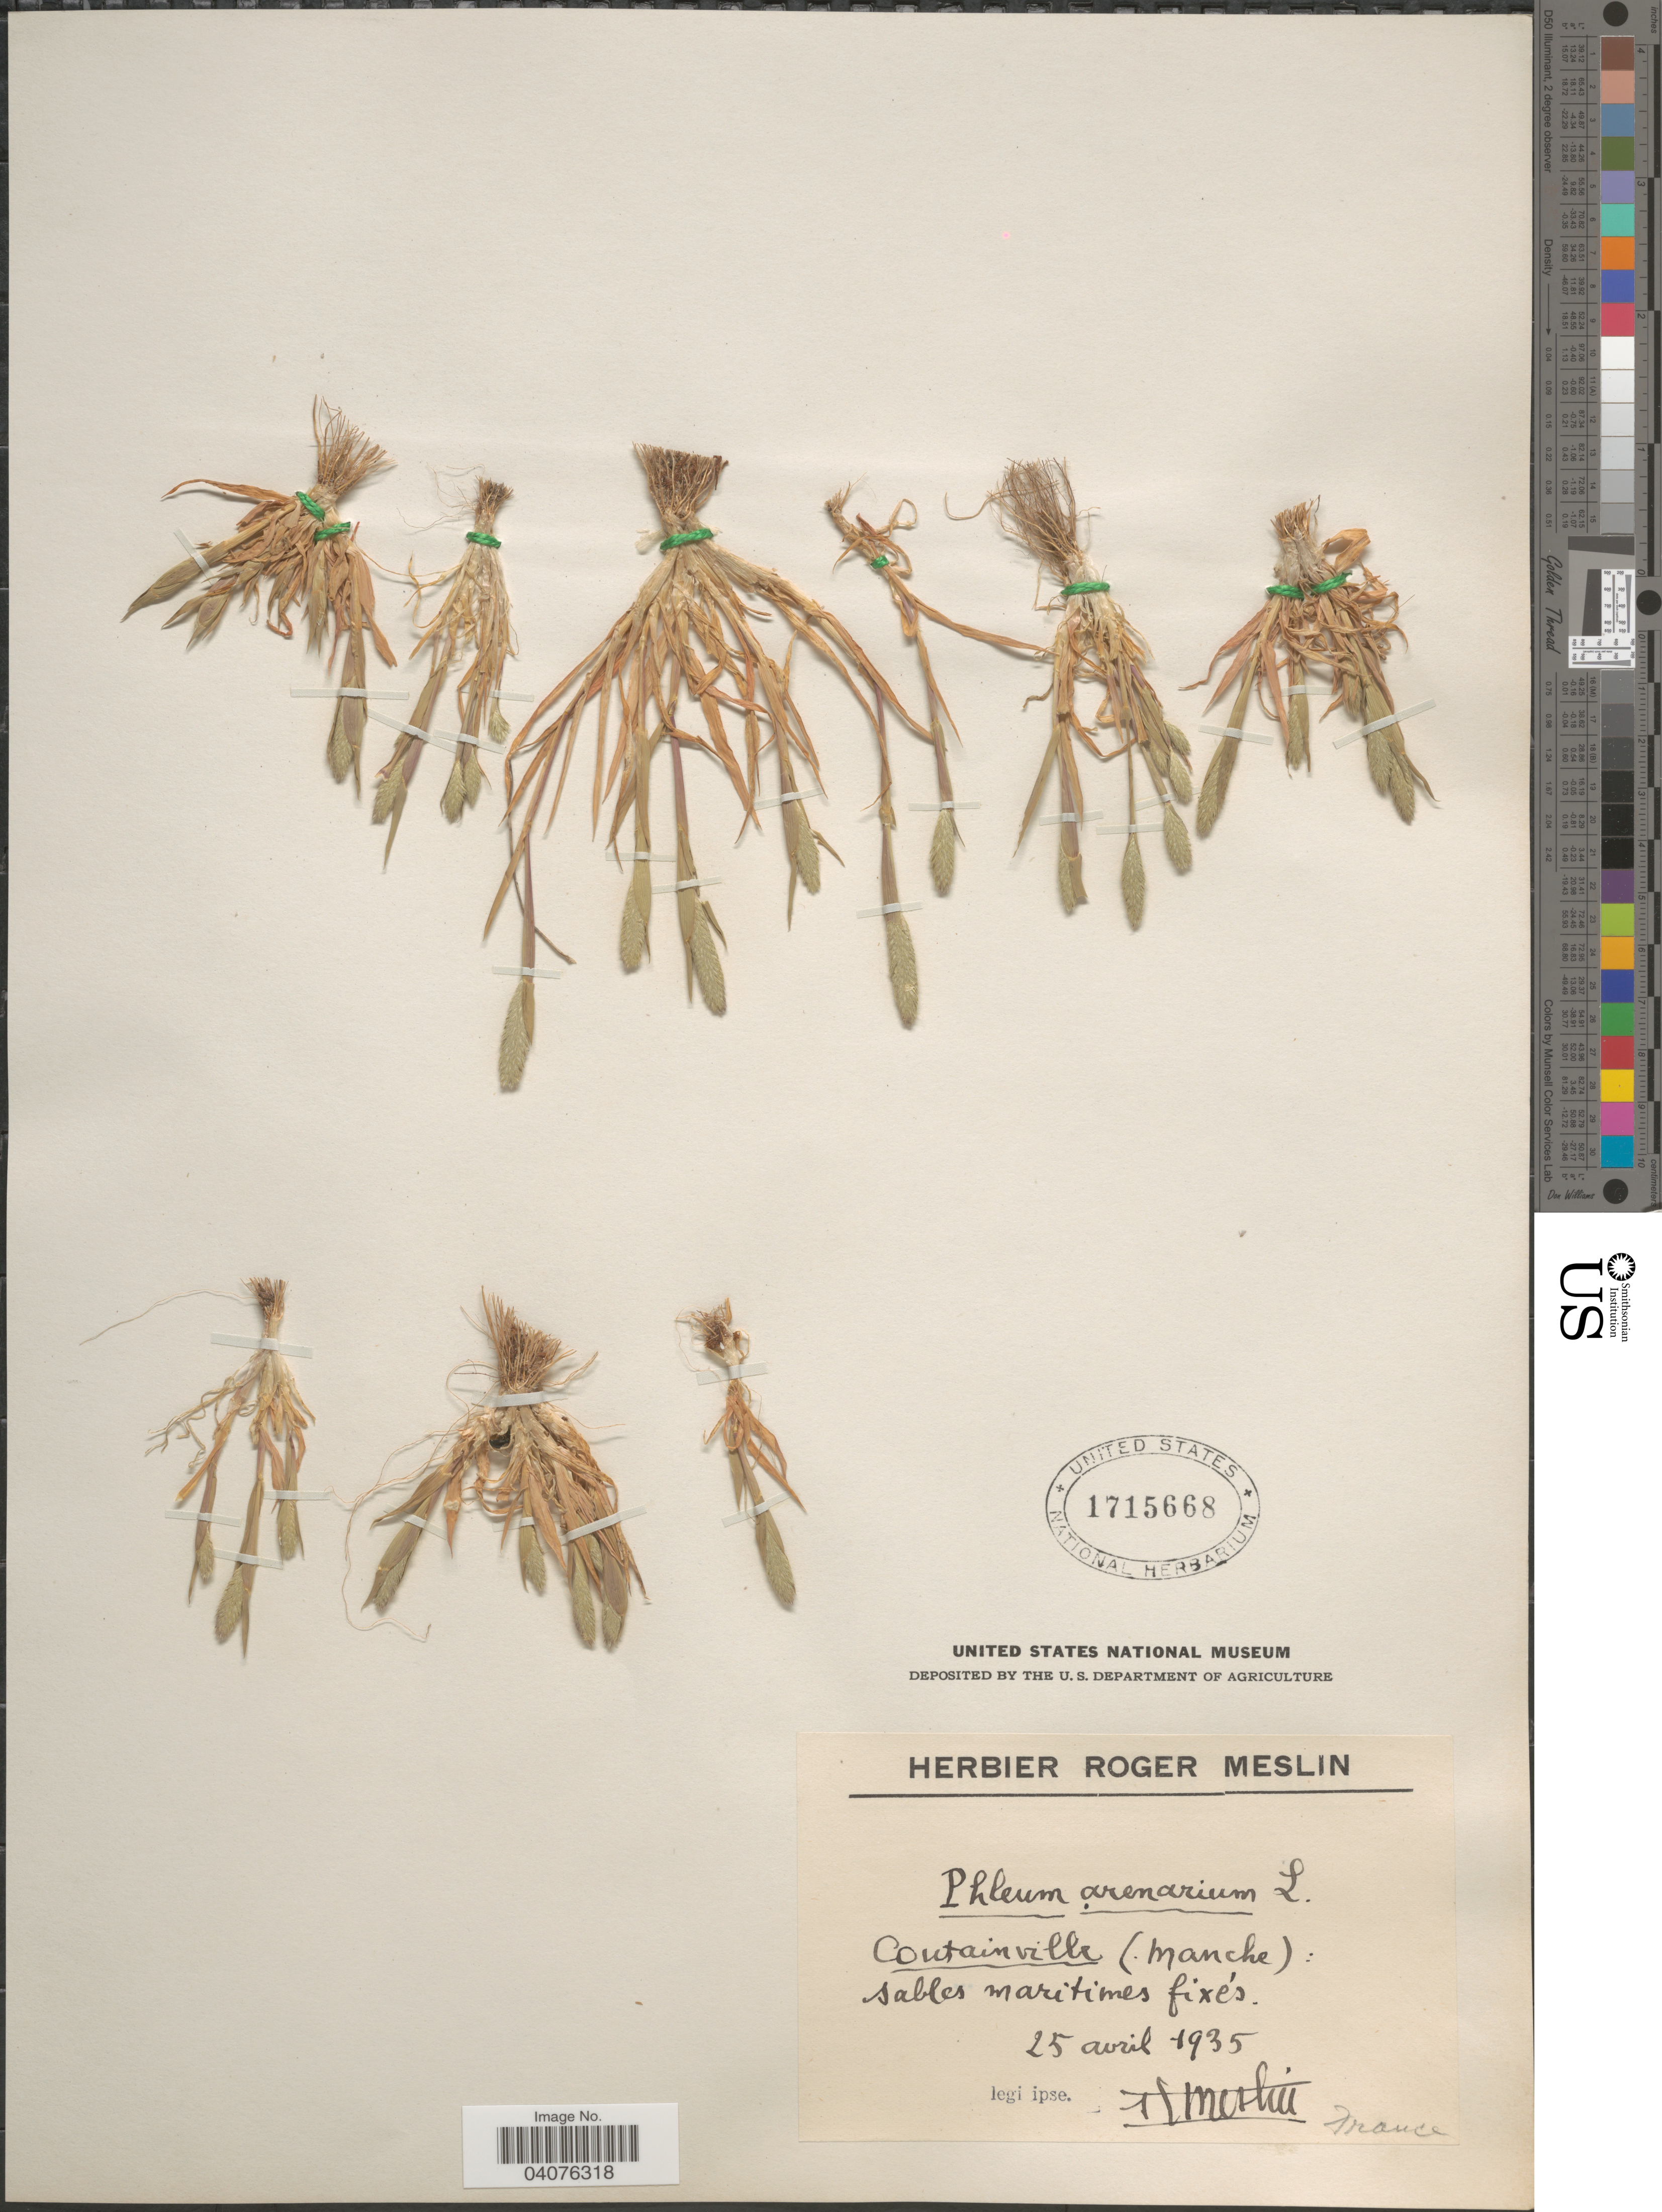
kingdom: Plantae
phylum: Tracheophyta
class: Liliopsida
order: Poales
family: Poaceae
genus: Phleum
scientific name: Phleum arenarium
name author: L.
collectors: R. Meslin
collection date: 1935-04-25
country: France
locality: Coutainville (Manche): sables maritimes fixés.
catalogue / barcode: US 1715668